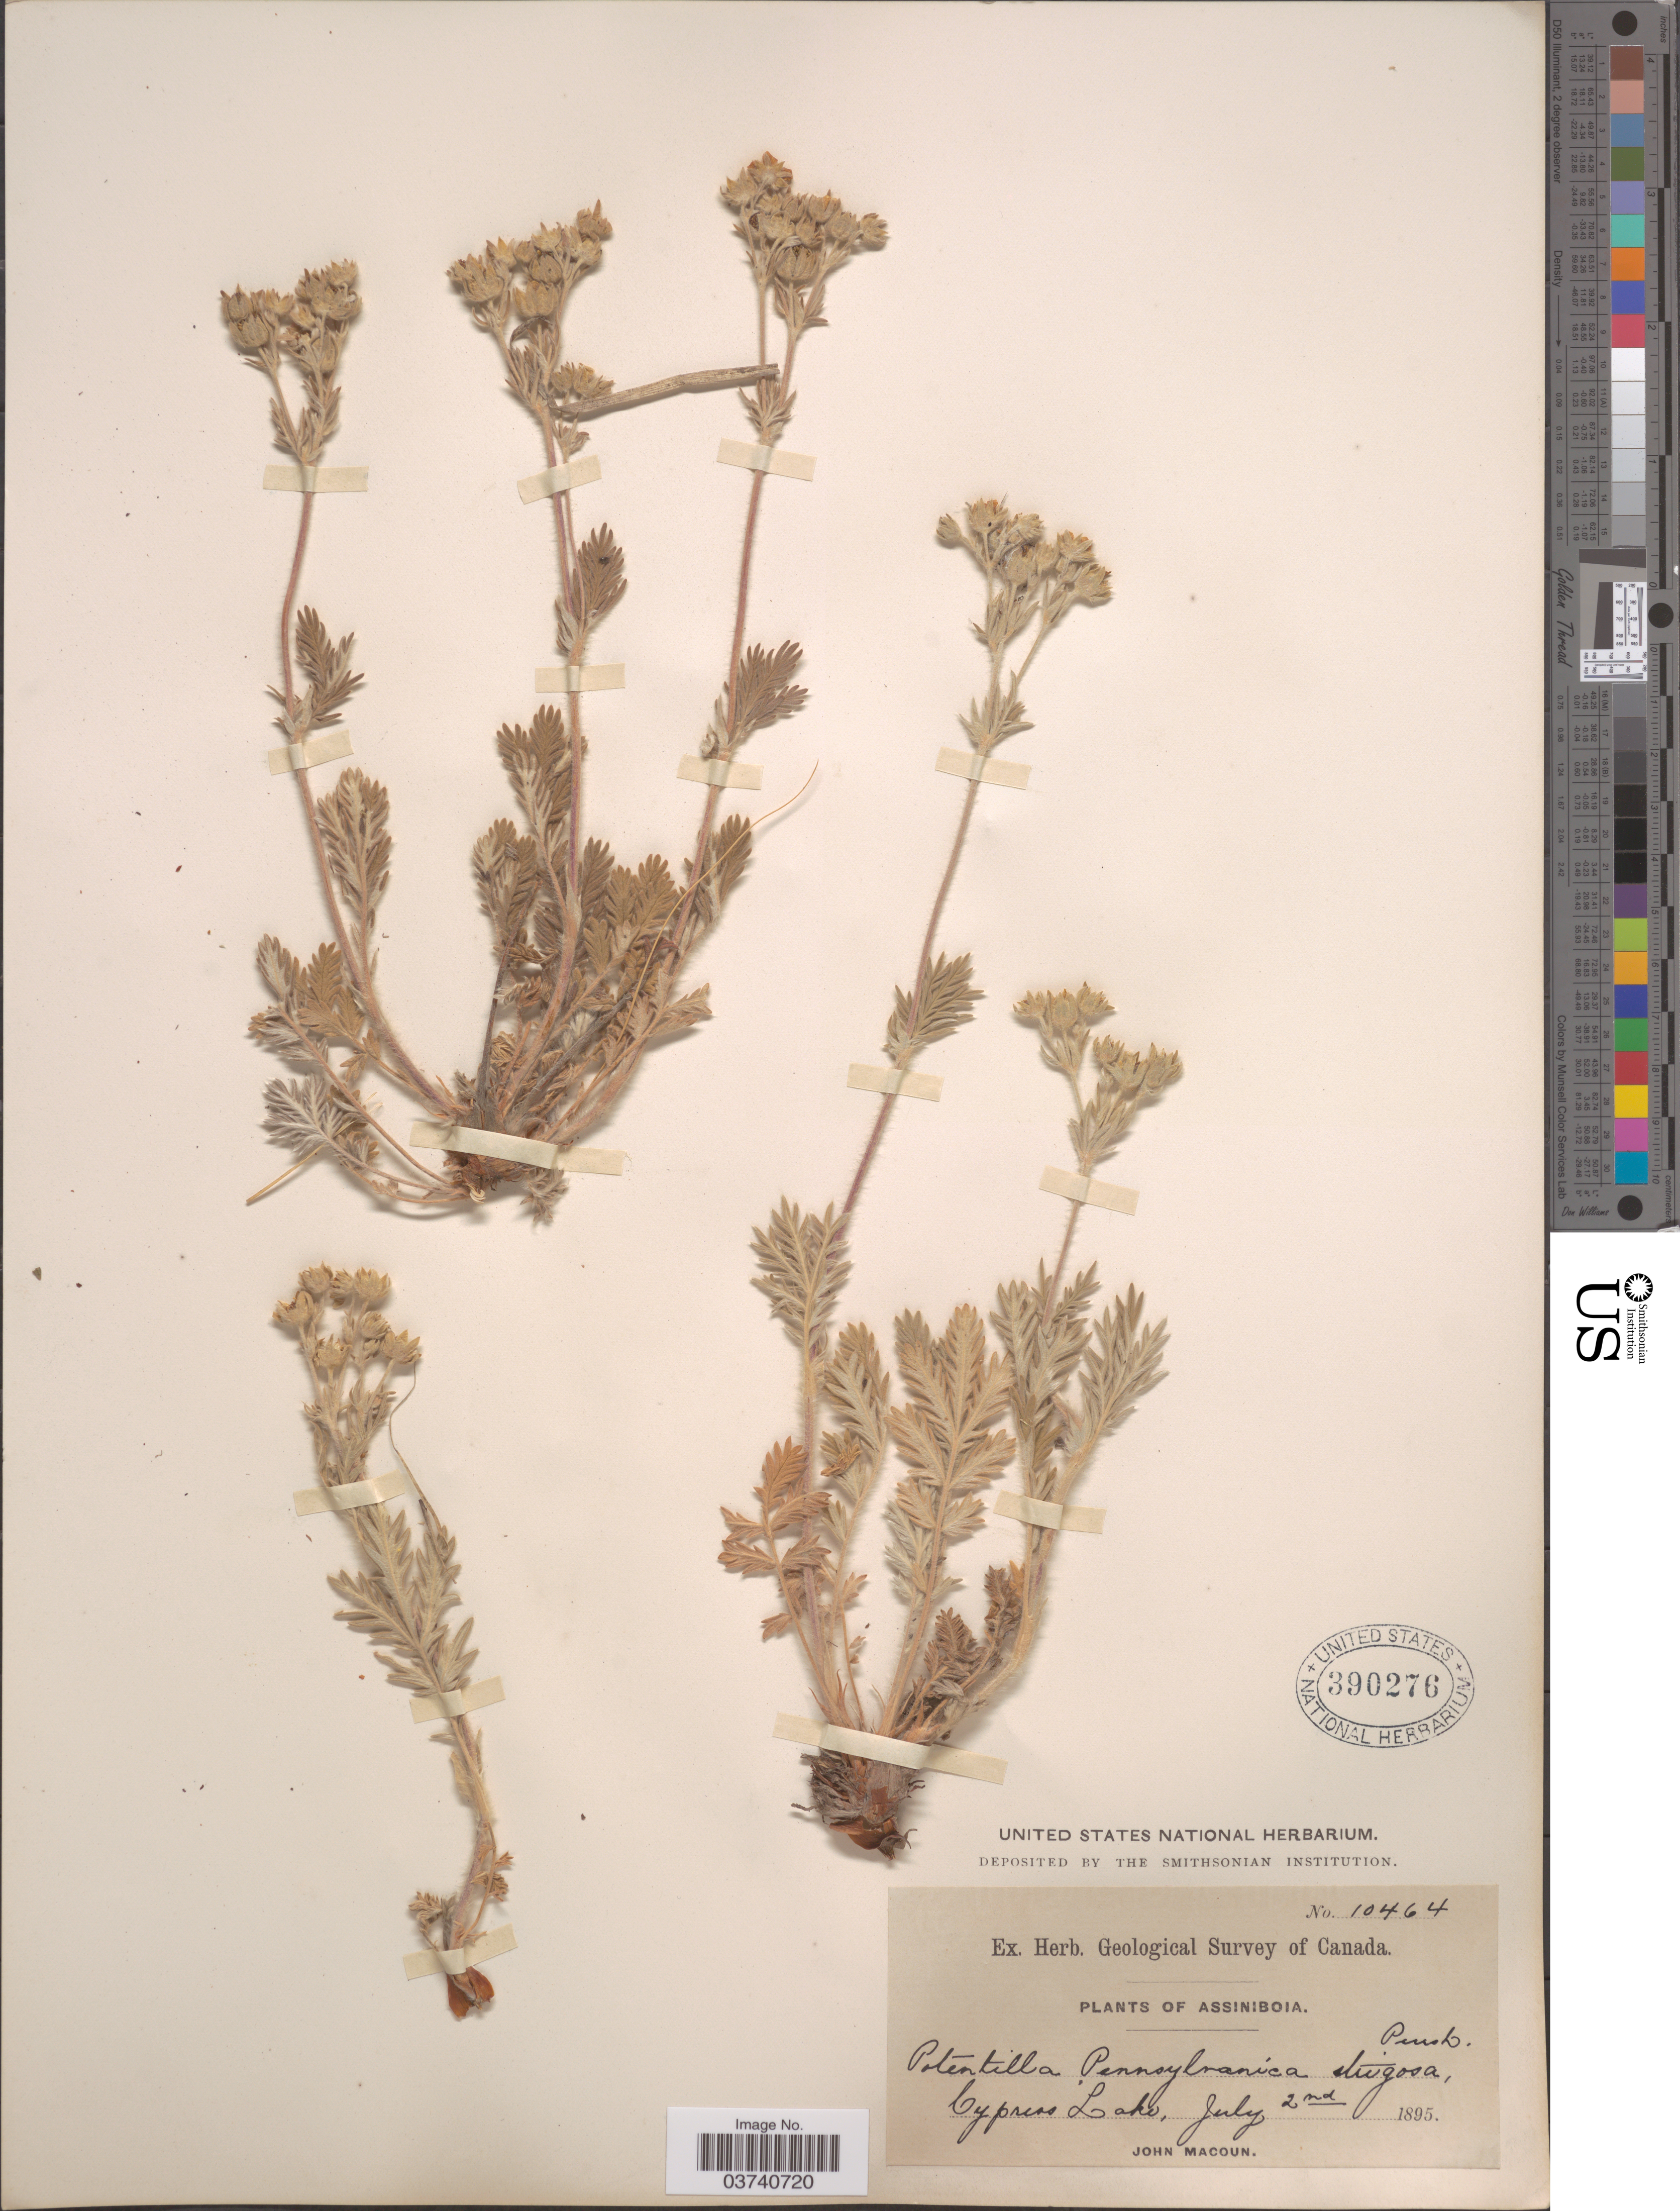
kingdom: Plantae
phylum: Tracheophyta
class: Magnoliopsida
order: Rosales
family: Rosaceae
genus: Potentilla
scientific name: Potentilla pensylvanica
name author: L.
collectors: J. Macoun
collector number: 10464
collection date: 1895-07-02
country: Canada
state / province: Saskatchewan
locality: Assiniboia. Cypress Lake.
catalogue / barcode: US 390276